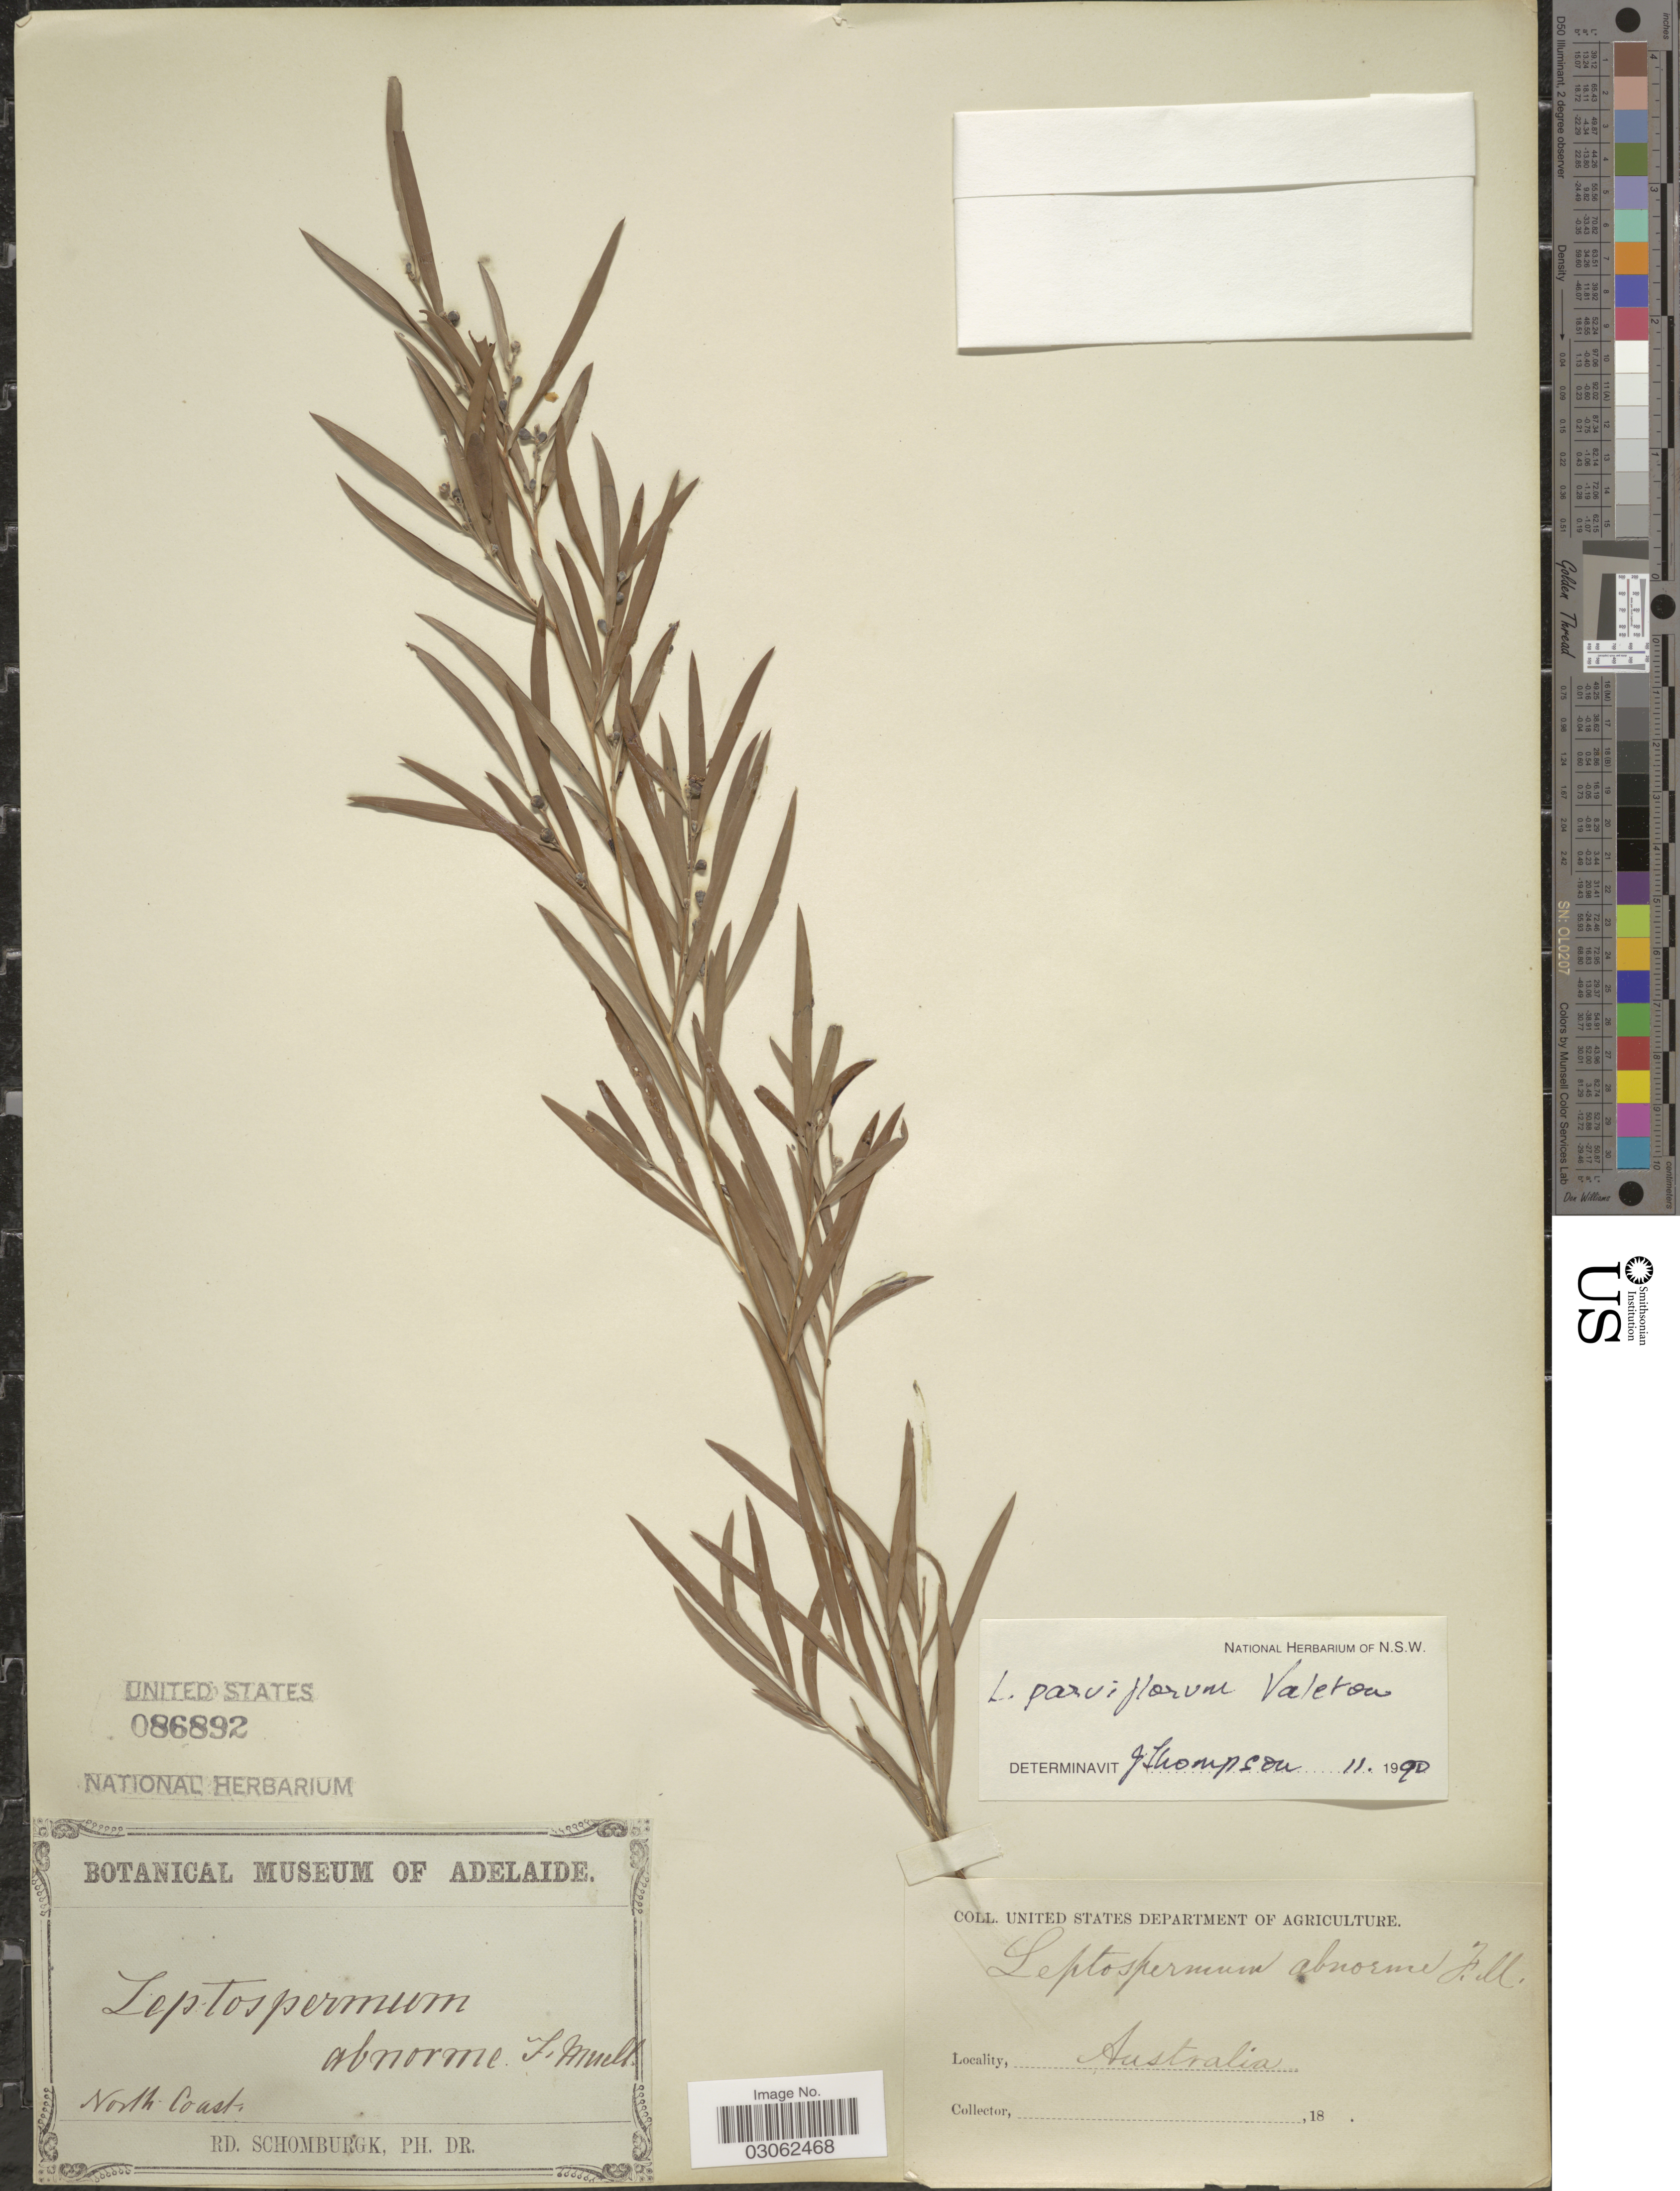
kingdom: Plantae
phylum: Tracheophyta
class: Magnoliopsida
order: Myrtales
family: Myrtaceae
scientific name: Aggreflorum parviflorum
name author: (Valeton) P.G. Wilson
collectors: M. R. Schomburgk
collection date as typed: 18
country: Australia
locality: North Coast.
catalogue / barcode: US 86892